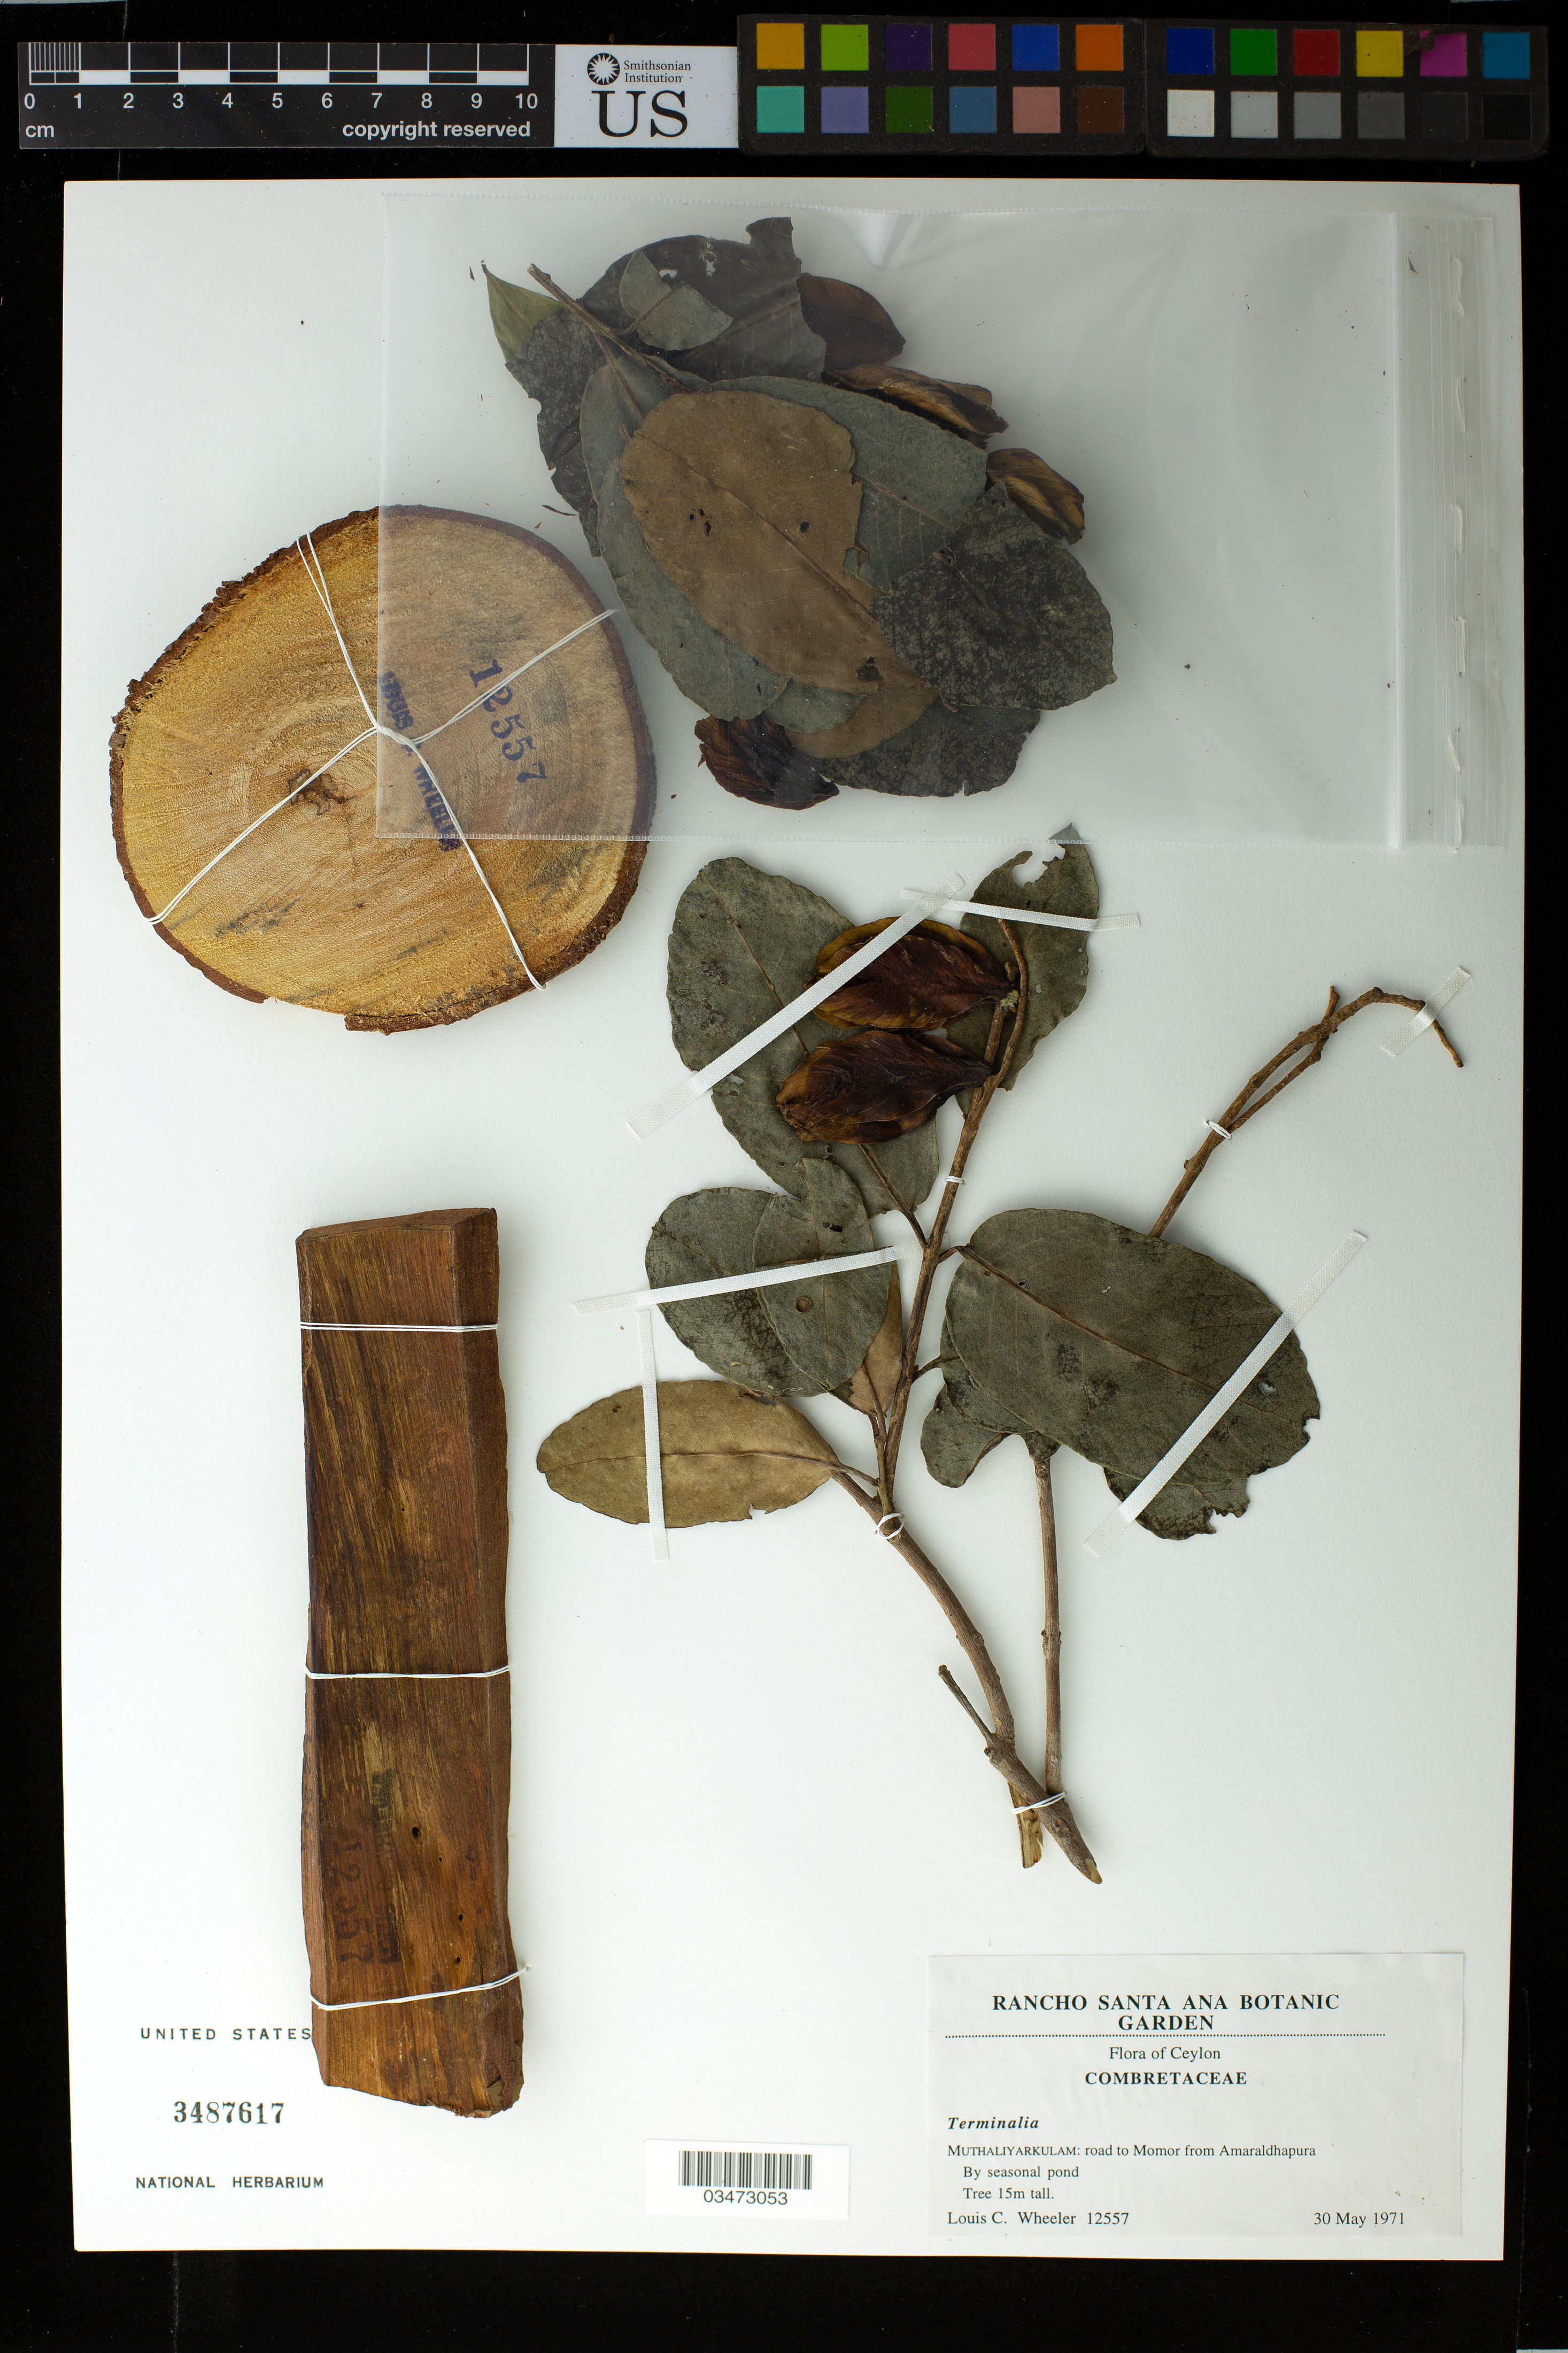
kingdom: Plantae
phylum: Tracheophyta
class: Magnoliopsida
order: Myrtales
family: Combretaceae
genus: Terminalia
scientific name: Terminalia sp.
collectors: L. C. Wheeler & N. Balakrishnan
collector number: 12557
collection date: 1971-05-30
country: Sri Lanka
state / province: Northern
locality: Muthaliyarkulam: road to Momor from Amaraldhapura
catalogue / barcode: US 3487617